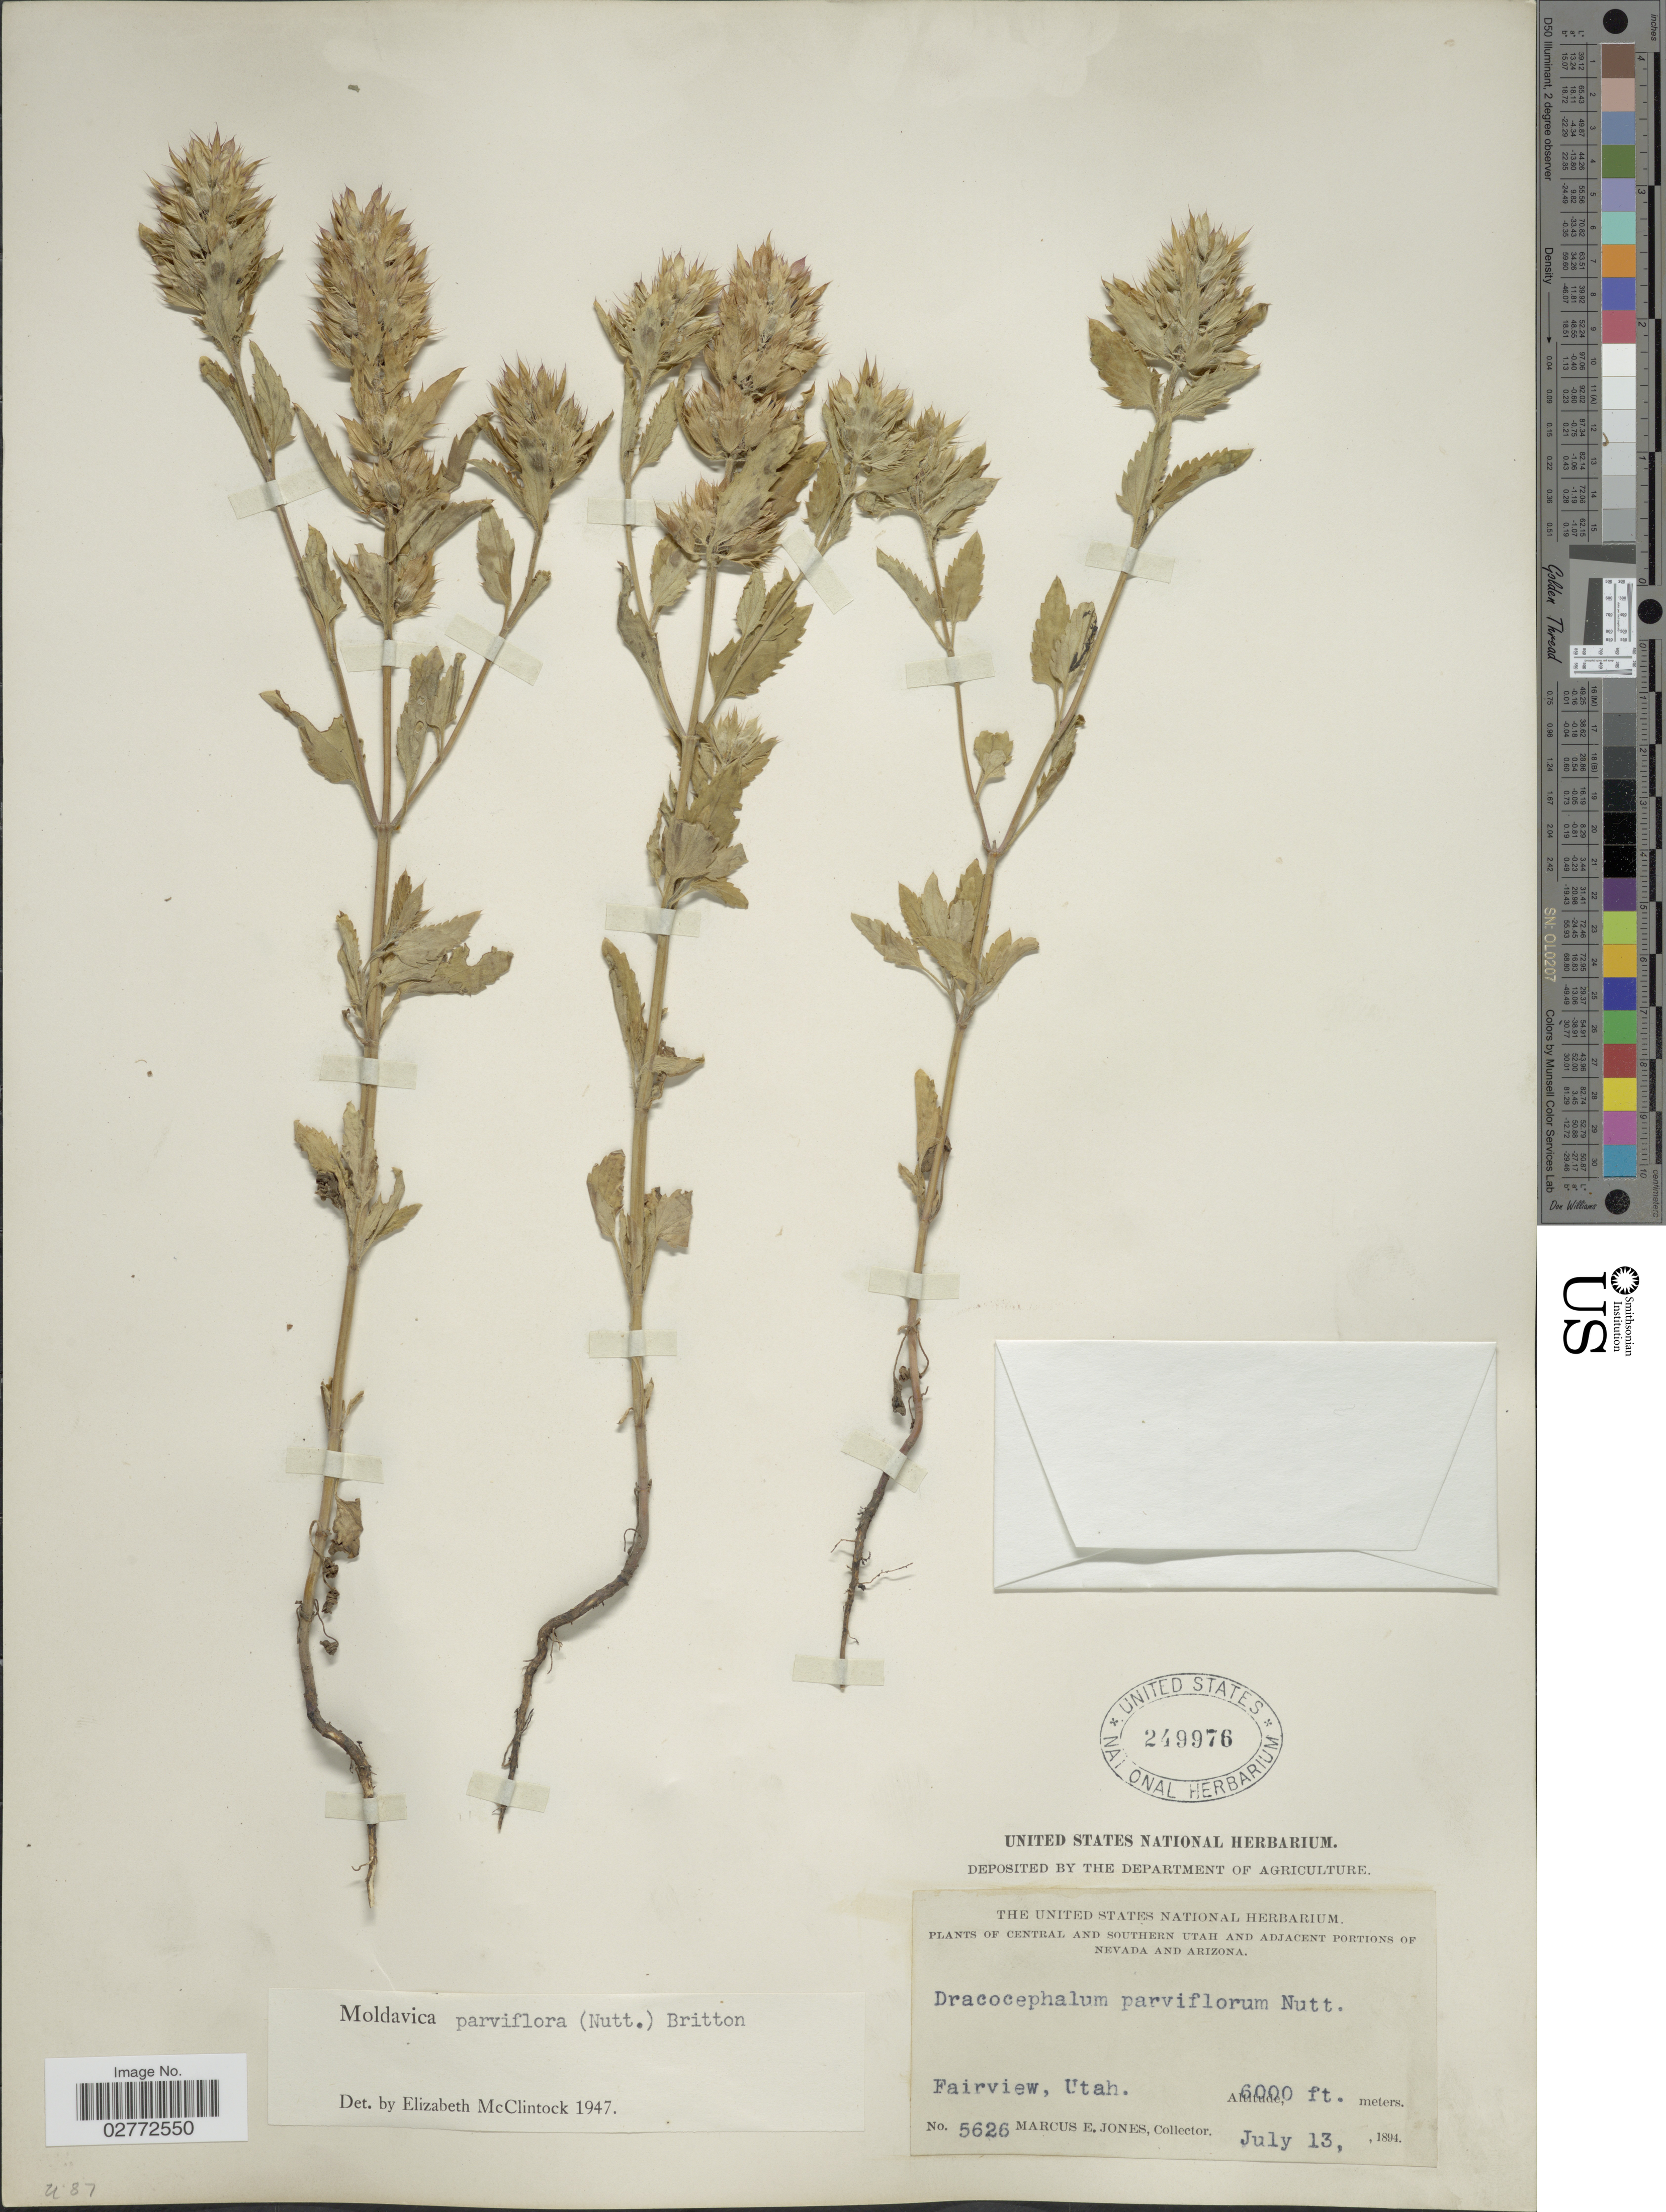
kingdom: Plantae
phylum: Tracheophyta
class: Magnoliopsida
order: Lamiales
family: Lamiaceae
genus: Dracocephalum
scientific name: Dracocephalum parviflorum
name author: Nutt.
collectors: M. E. Jones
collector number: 5626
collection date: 1894-07-13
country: United States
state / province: Utah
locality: Central and Southern Utah. Fairview.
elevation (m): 1829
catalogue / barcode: US 249976